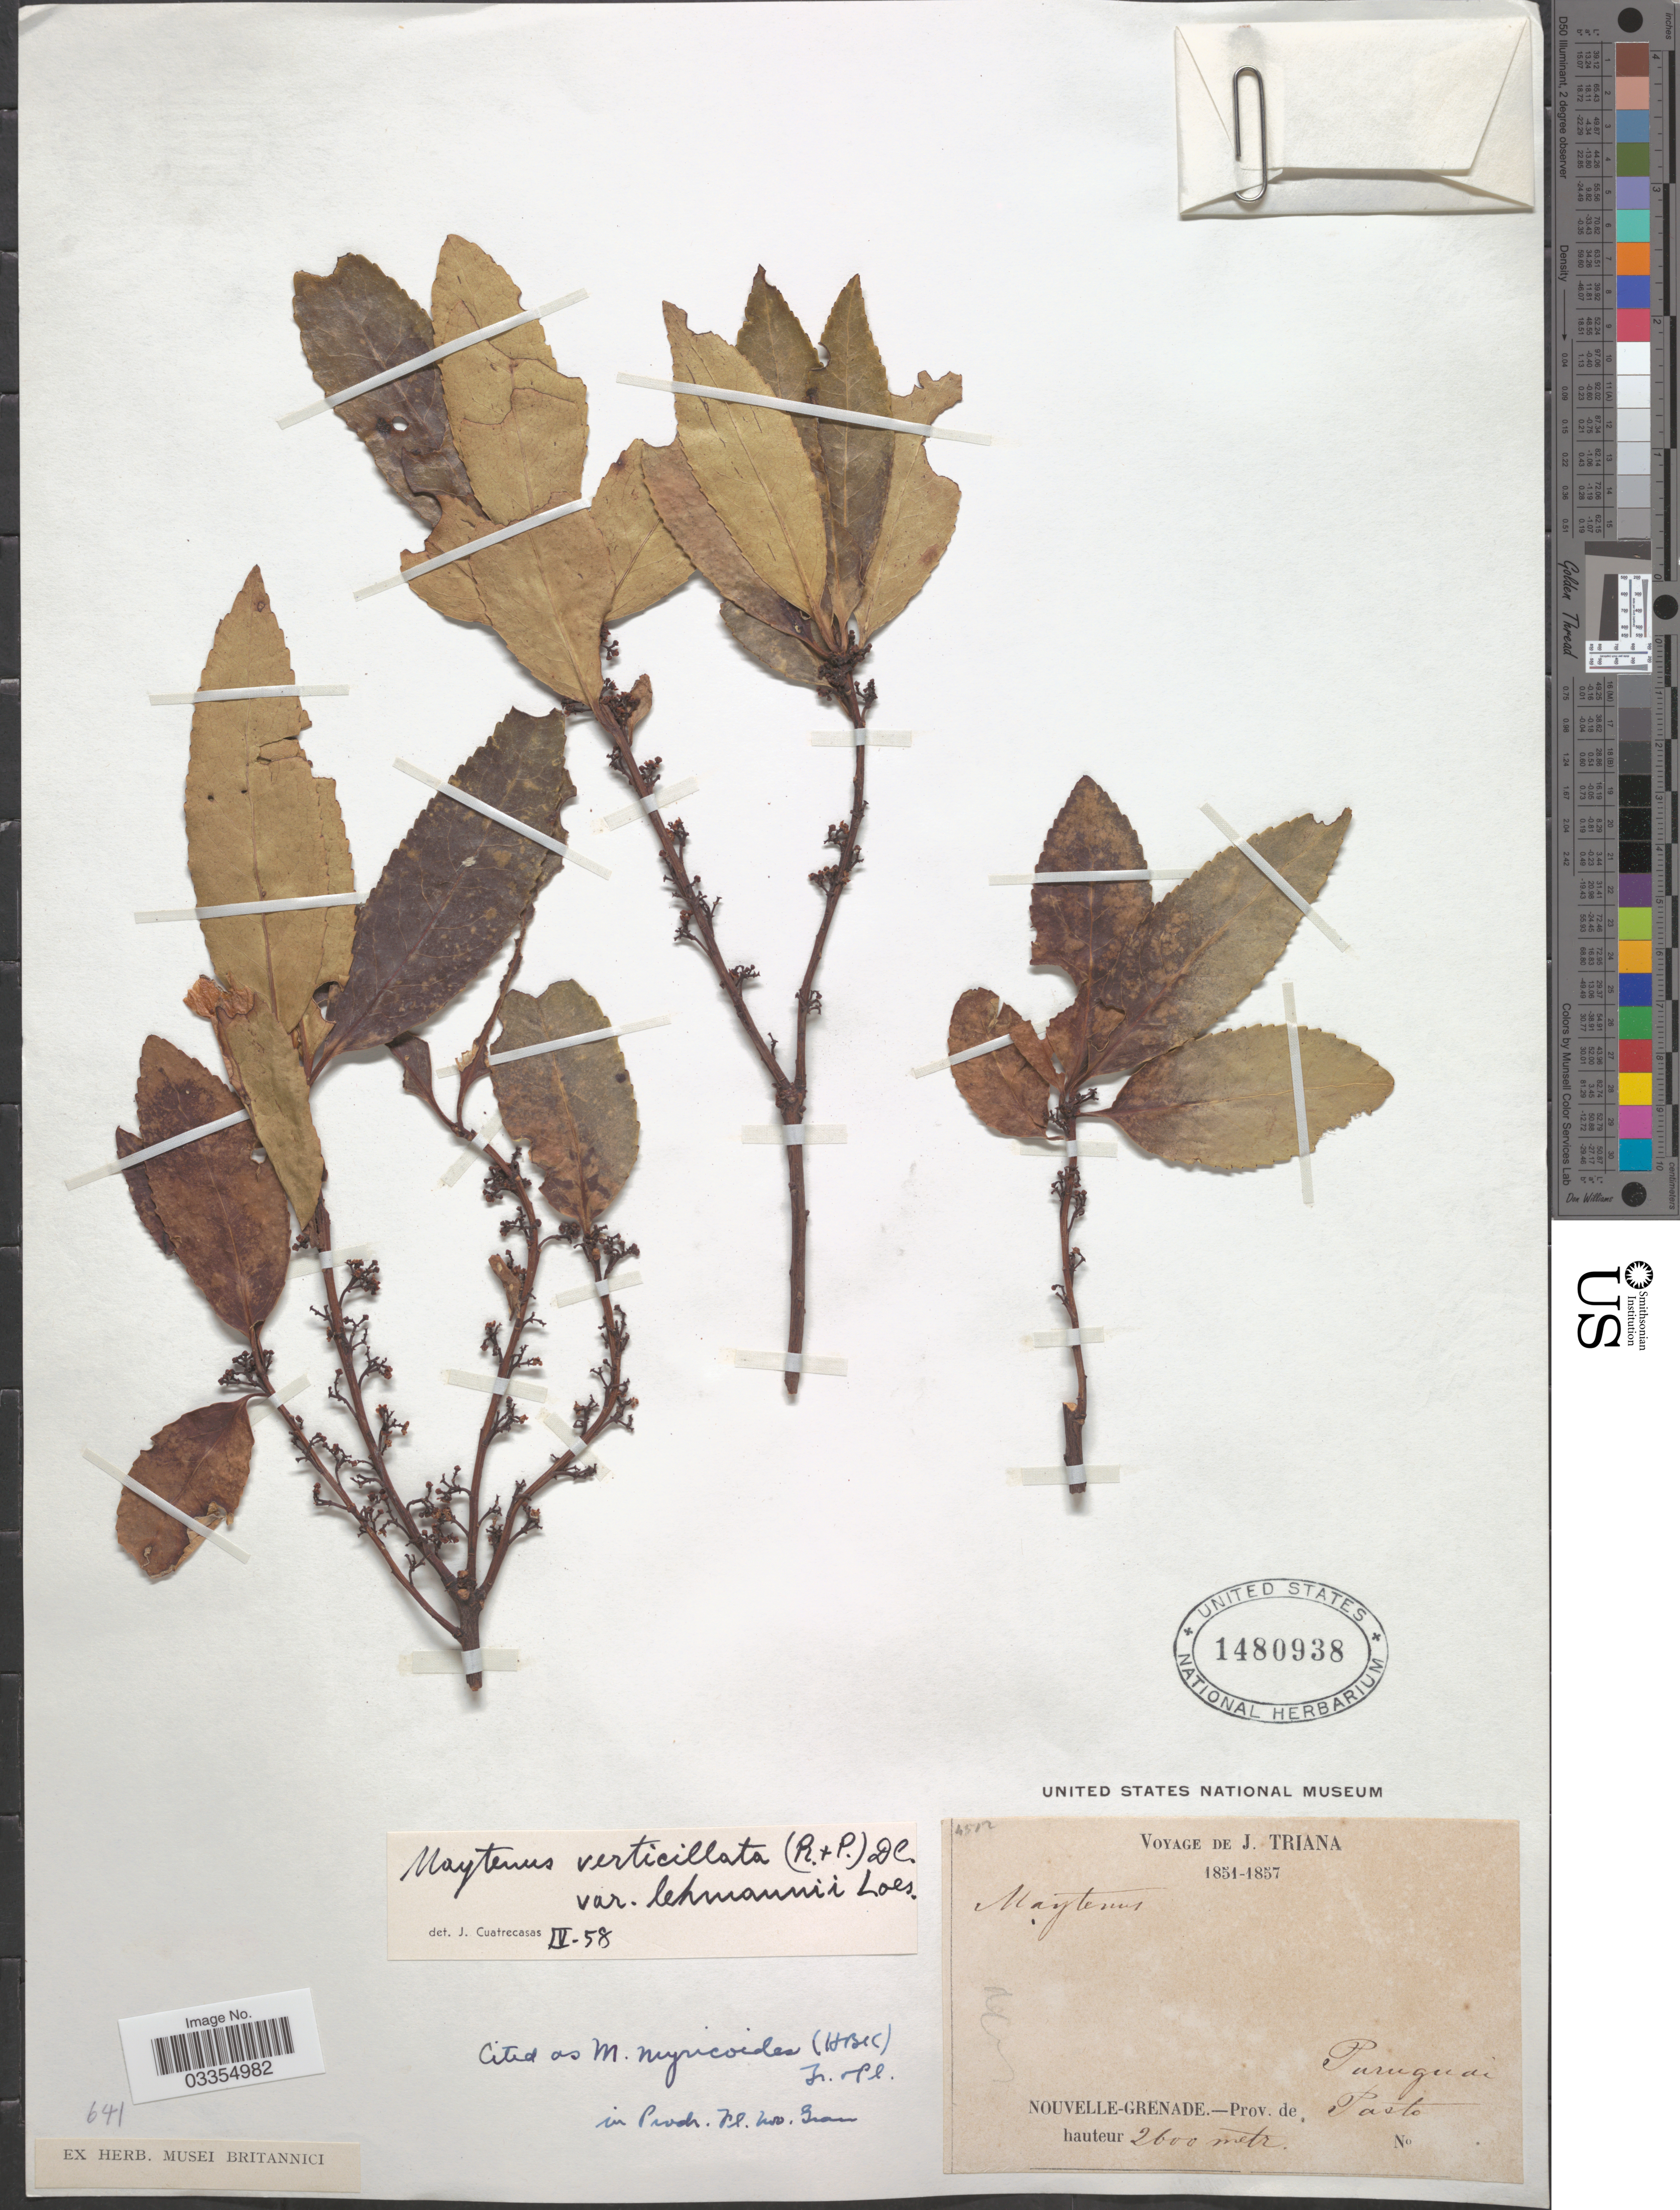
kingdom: Plantae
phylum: Tracheophyta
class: Magnoliopsida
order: Celastrales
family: Celastraceae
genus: Maytenus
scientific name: Maytenus verticillata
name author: (Ruiz & Pav.) DC.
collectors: J. Triana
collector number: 4512?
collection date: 1851/1857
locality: Puruguai. Nouvelle-Grenade. -Prov. de Pasto.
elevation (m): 2600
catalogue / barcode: US 1480938